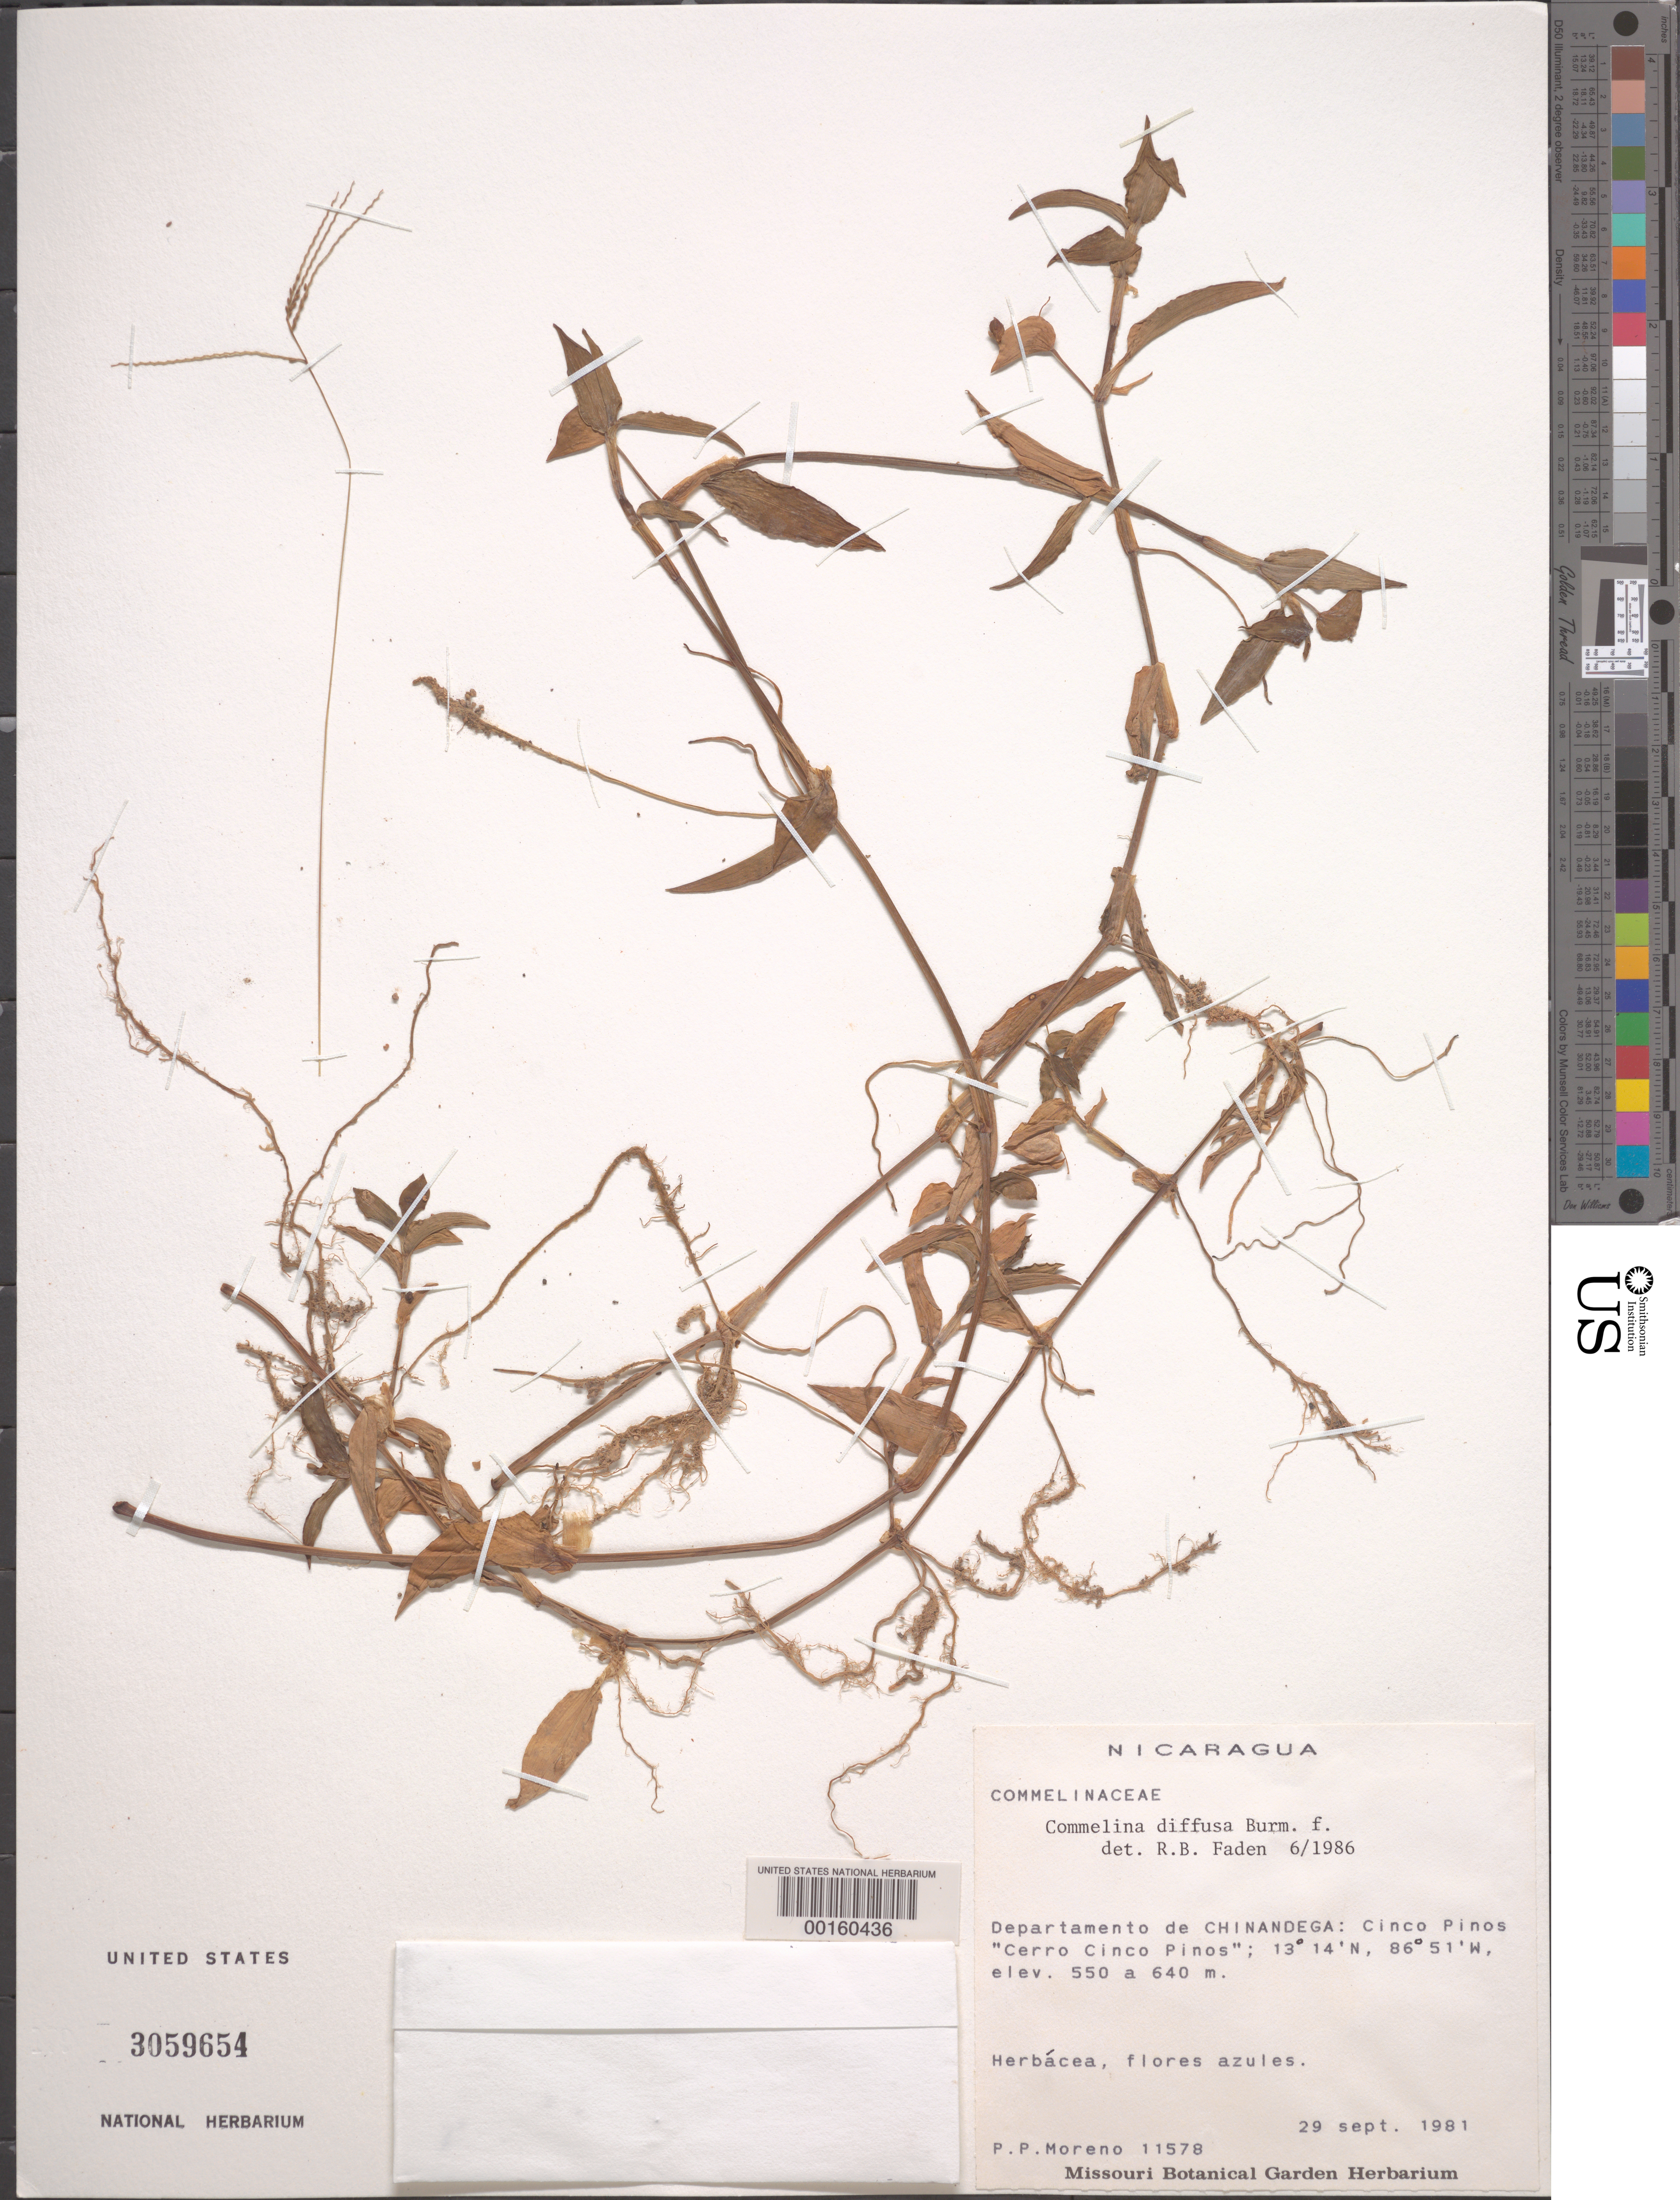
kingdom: Plantae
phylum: Tracheophyta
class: Liliopsida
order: Commelinales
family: Commelinaceae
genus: Commelina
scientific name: Commelina diffusa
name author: Burm. f.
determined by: Faden, Robert B., (US), Smithsonian Institution - National Museum of Natural History (UNITED STATES)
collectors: P. Moreno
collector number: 11578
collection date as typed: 29 Sep 1981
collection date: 1981-09-29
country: Nicaragua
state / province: Chinandega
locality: Cinco pinos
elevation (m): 550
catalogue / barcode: US 3059654